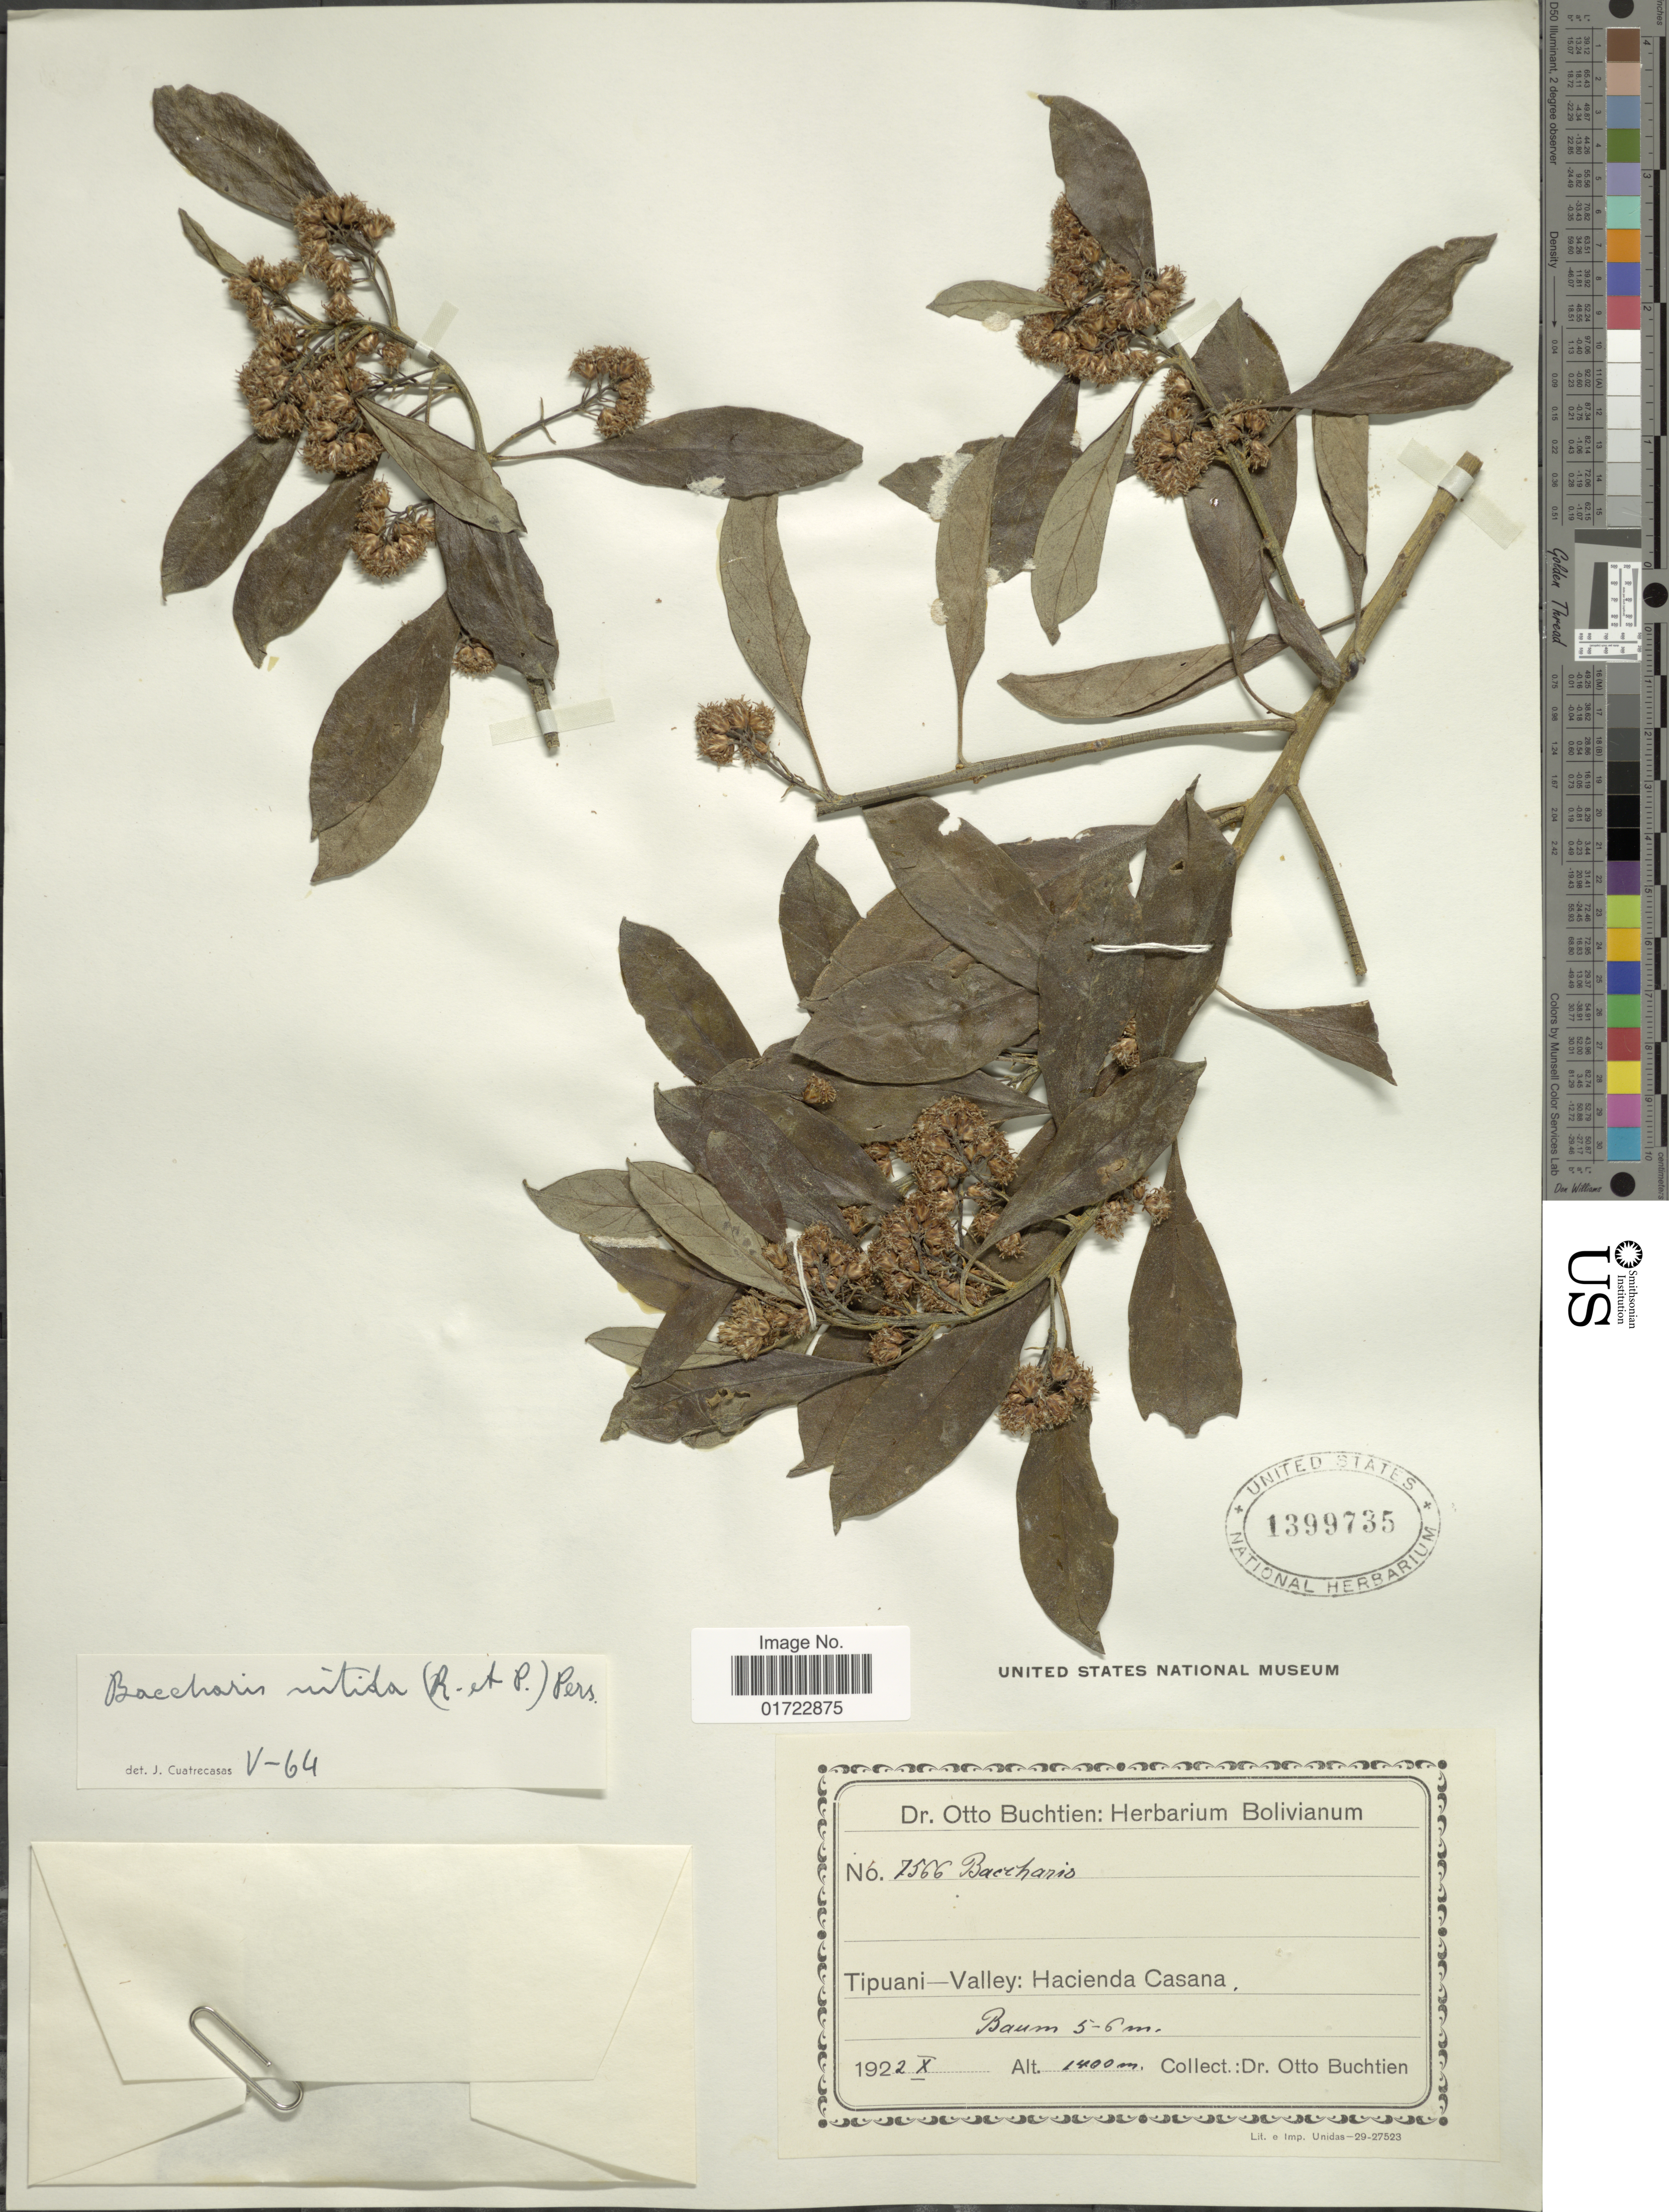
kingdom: Plantae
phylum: Tracheophyta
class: Magnoliopsida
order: Asterales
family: Asteraceae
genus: Baccharis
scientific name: Baccharis nitida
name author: (Ruiz & Pav.) Pers.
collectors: O. Buchtien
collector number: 7566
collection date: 1922-10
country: Bolivia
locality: Tipuani - Valley: Hacienda Casana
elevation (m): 1400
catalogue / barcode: US 1399735